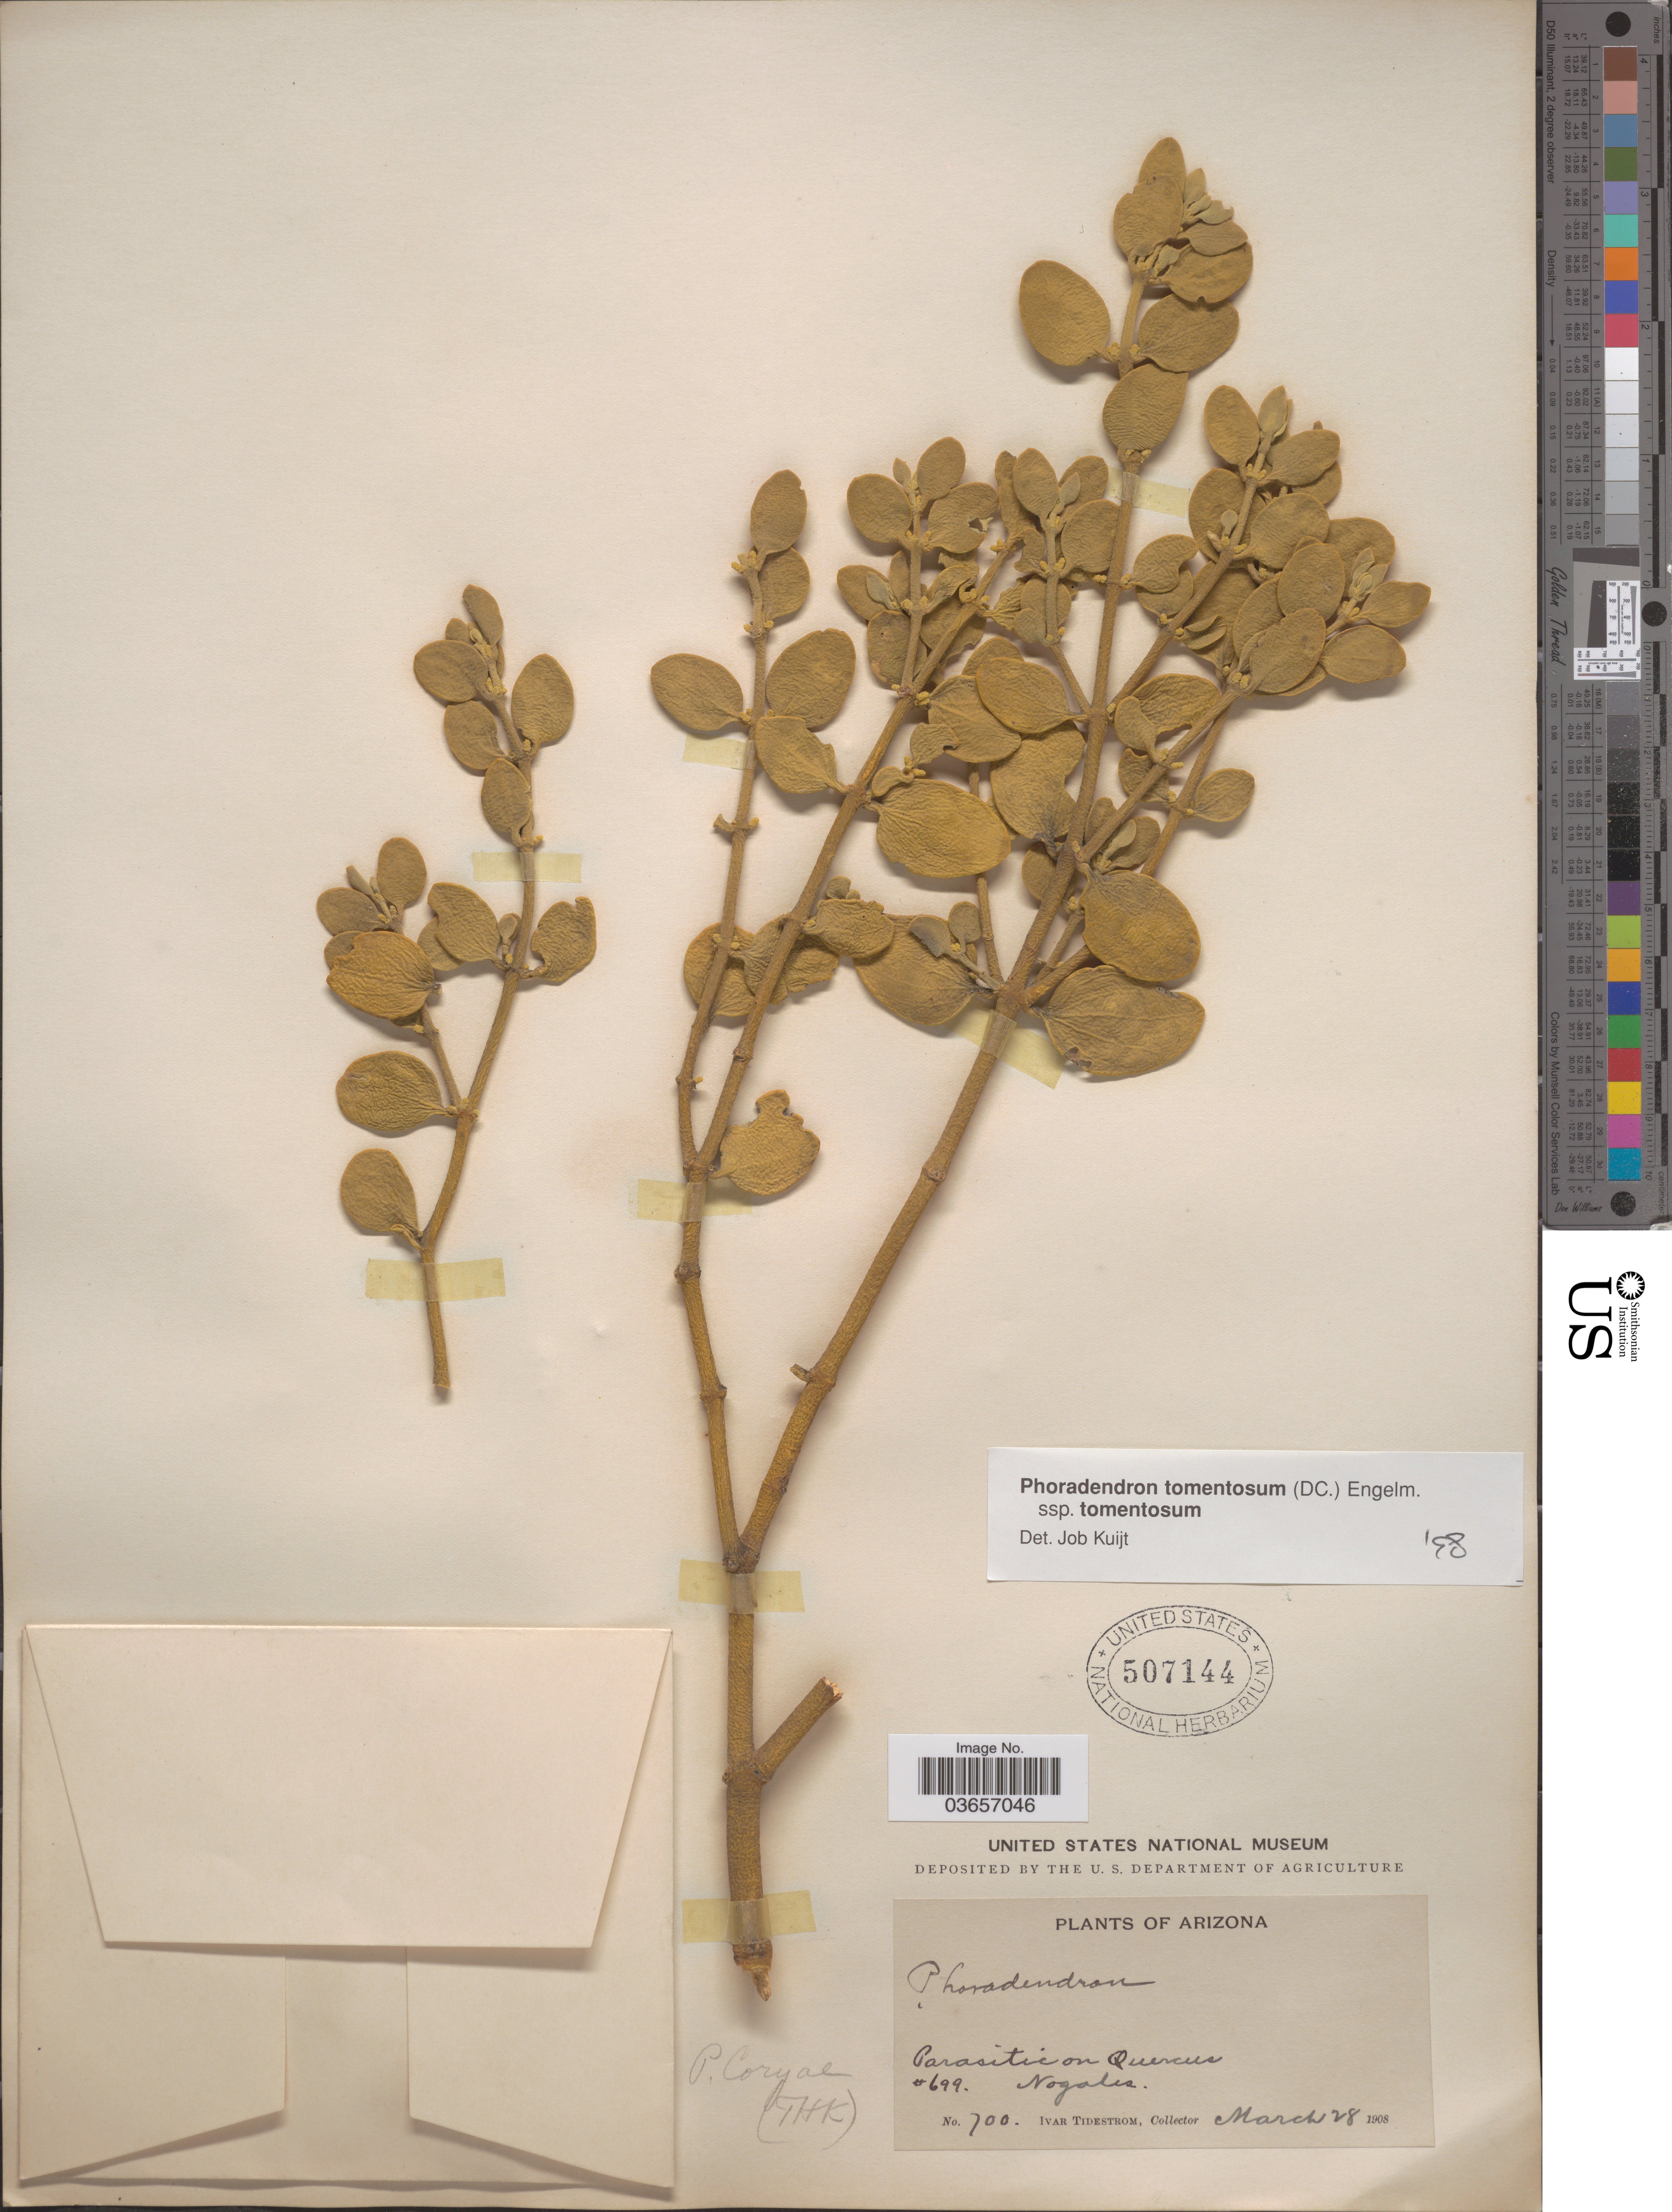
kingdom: Plantae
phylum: Tracheophyta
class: Magnoliopsida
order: Santalales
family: Viscaceae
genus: Phoradendron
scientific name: Phoradendron tomentosum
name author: DC.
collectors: I. F. Tidestrom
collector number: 700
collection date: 1908-03-28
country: United States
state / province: Arizona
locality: Parasitic on Quercus # 699. [unsure placement] Nogales.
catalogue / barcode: US 507144